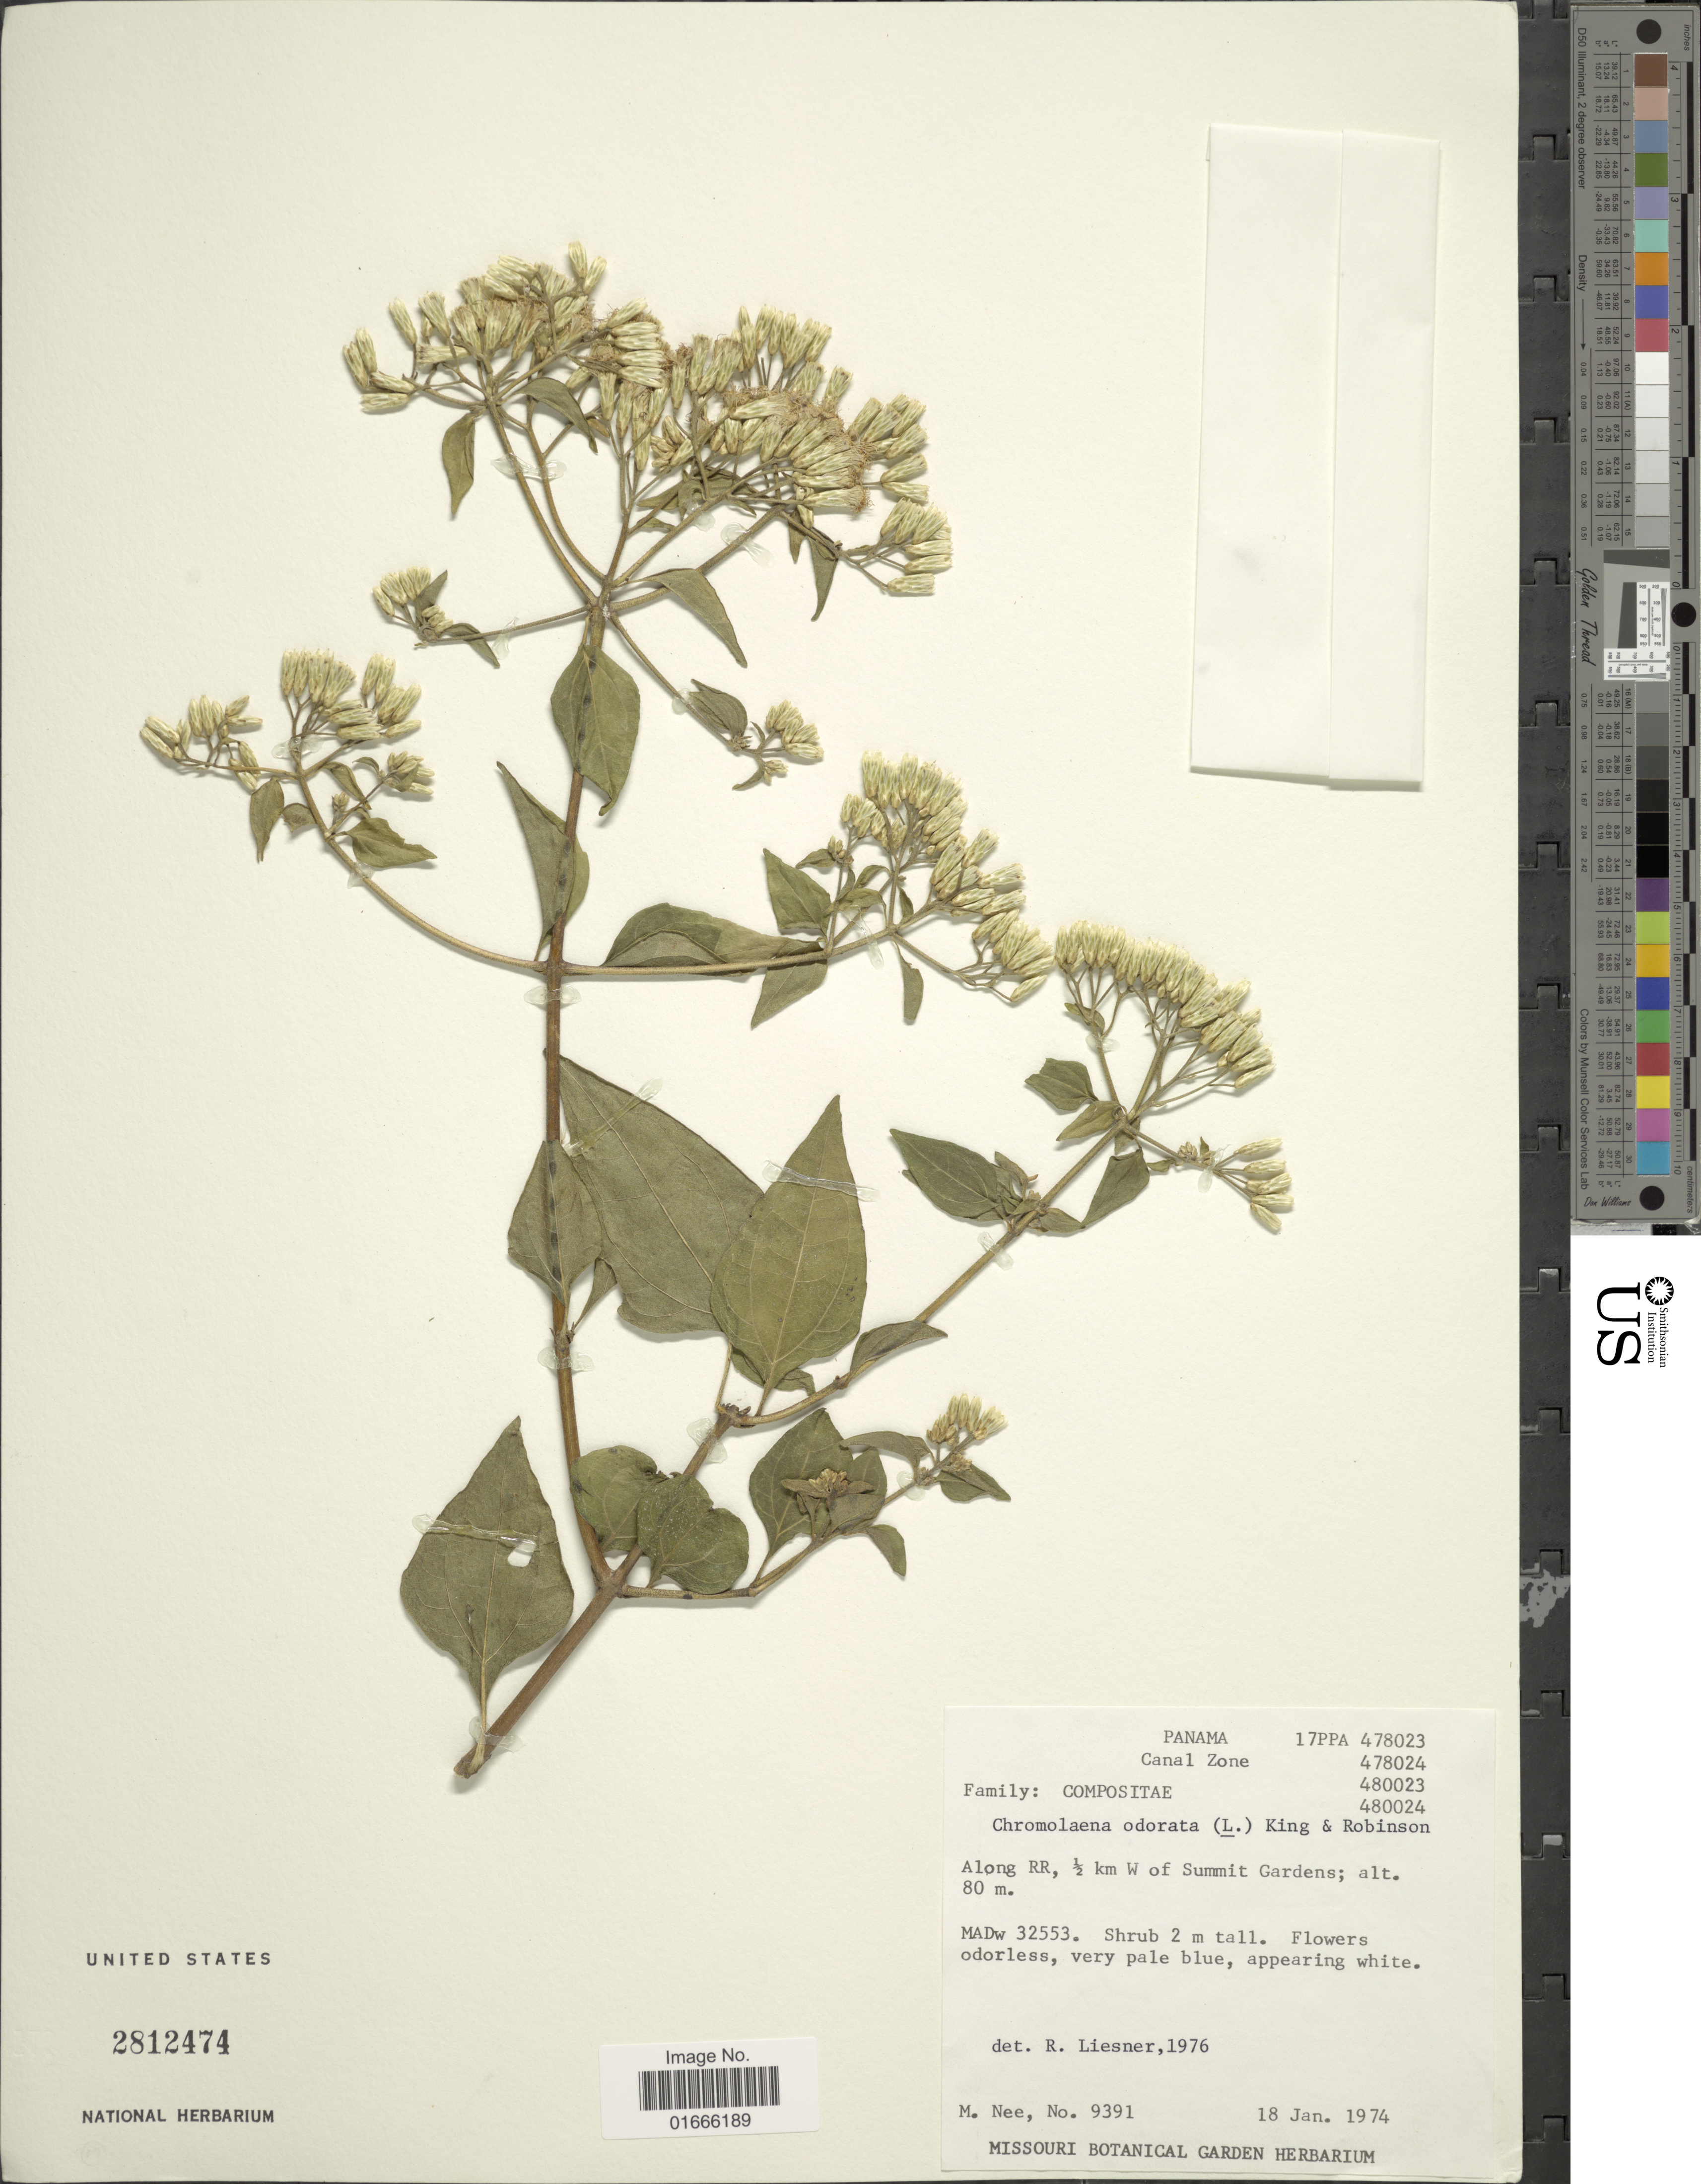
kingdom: Plantae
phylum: Tracheophyta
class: Magnoliopsida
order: Asterales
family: Asteraceae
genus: Chromolaena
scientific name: Chromolaena odorata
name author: (L.) R.M. King & H. Rob.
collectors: M. Nee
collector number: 9391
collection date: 1974-01-18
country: Panama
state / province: Colón / Panamá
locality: Canal Zone, Along RR, ½ km W of Summit Gardens.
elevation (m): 80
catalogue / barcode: US 2812474